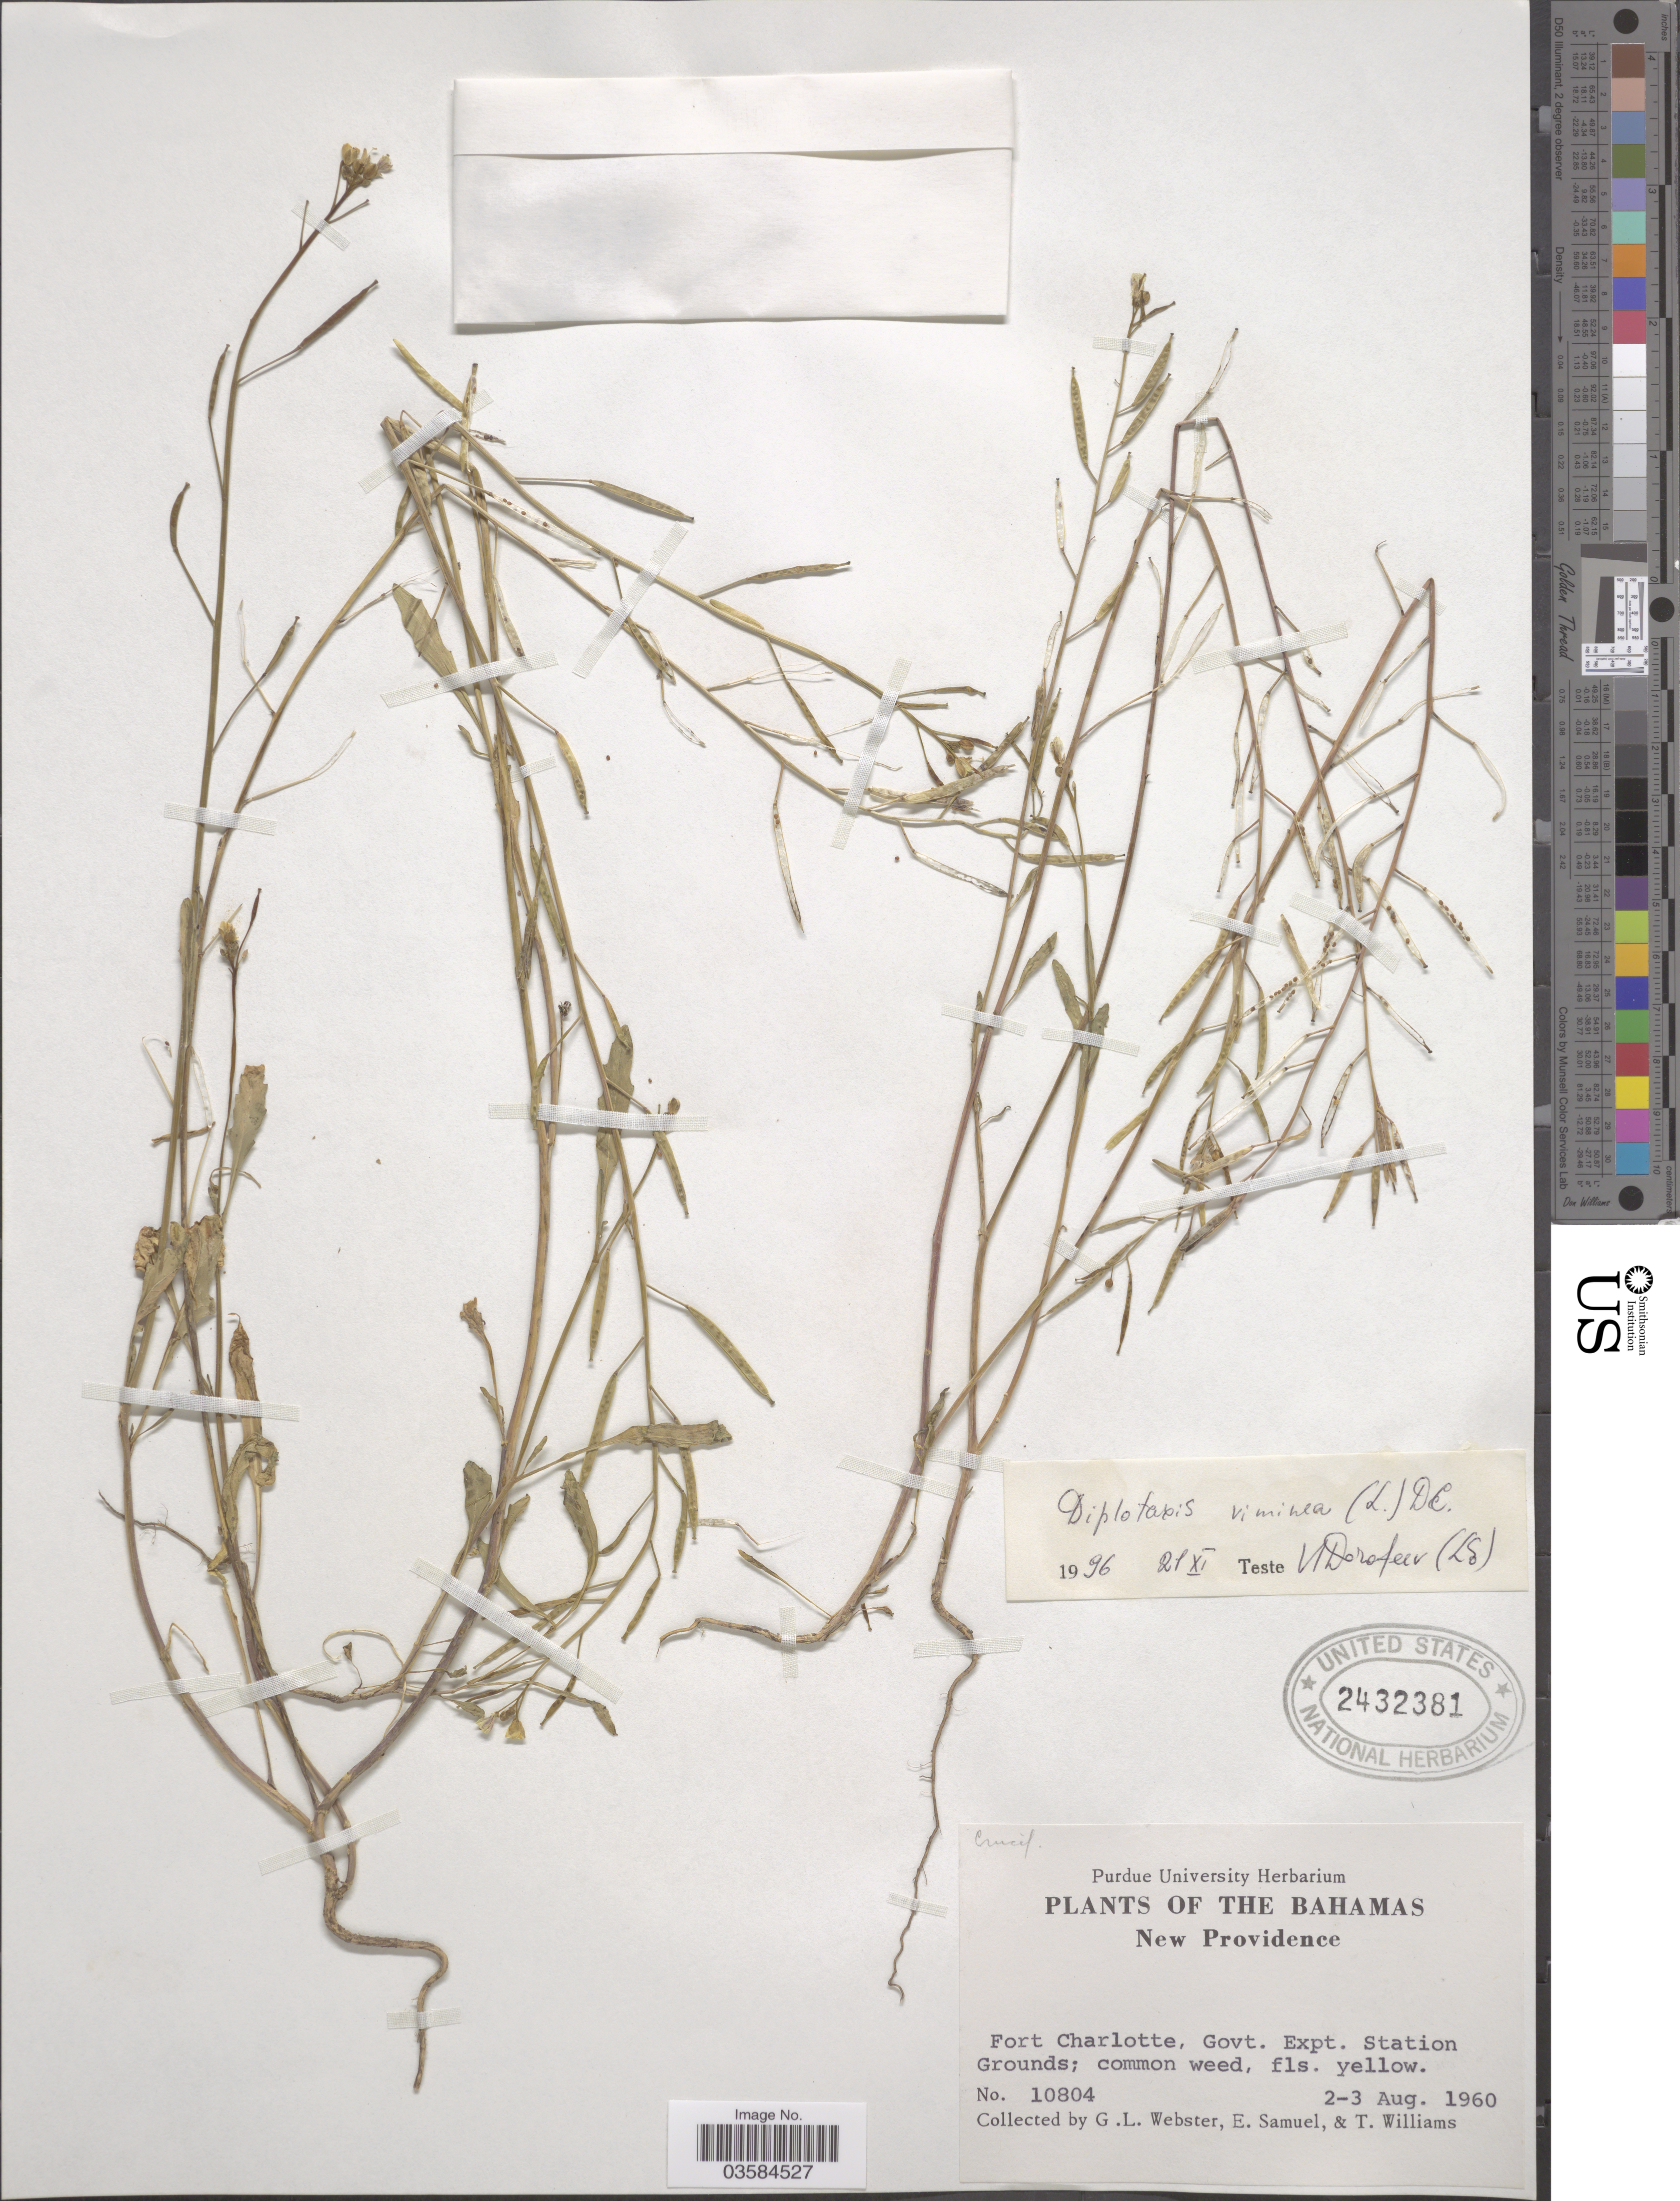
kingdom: Plantae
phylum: Tracheophyta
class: Magnoliopsida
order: Brassicales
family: Brassicaceae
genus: Diplotaxis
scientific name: Diplotaxis viminea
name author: (L.) DC.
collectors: G. L. Webster, E. Samuel & T. Williams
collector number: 10804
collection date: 1960-08-02/1960-08-03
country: Bahamas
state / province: New Providence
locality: Fort Charlotte, Govt. Expt. Station Grounds.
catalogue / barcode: US 2432381